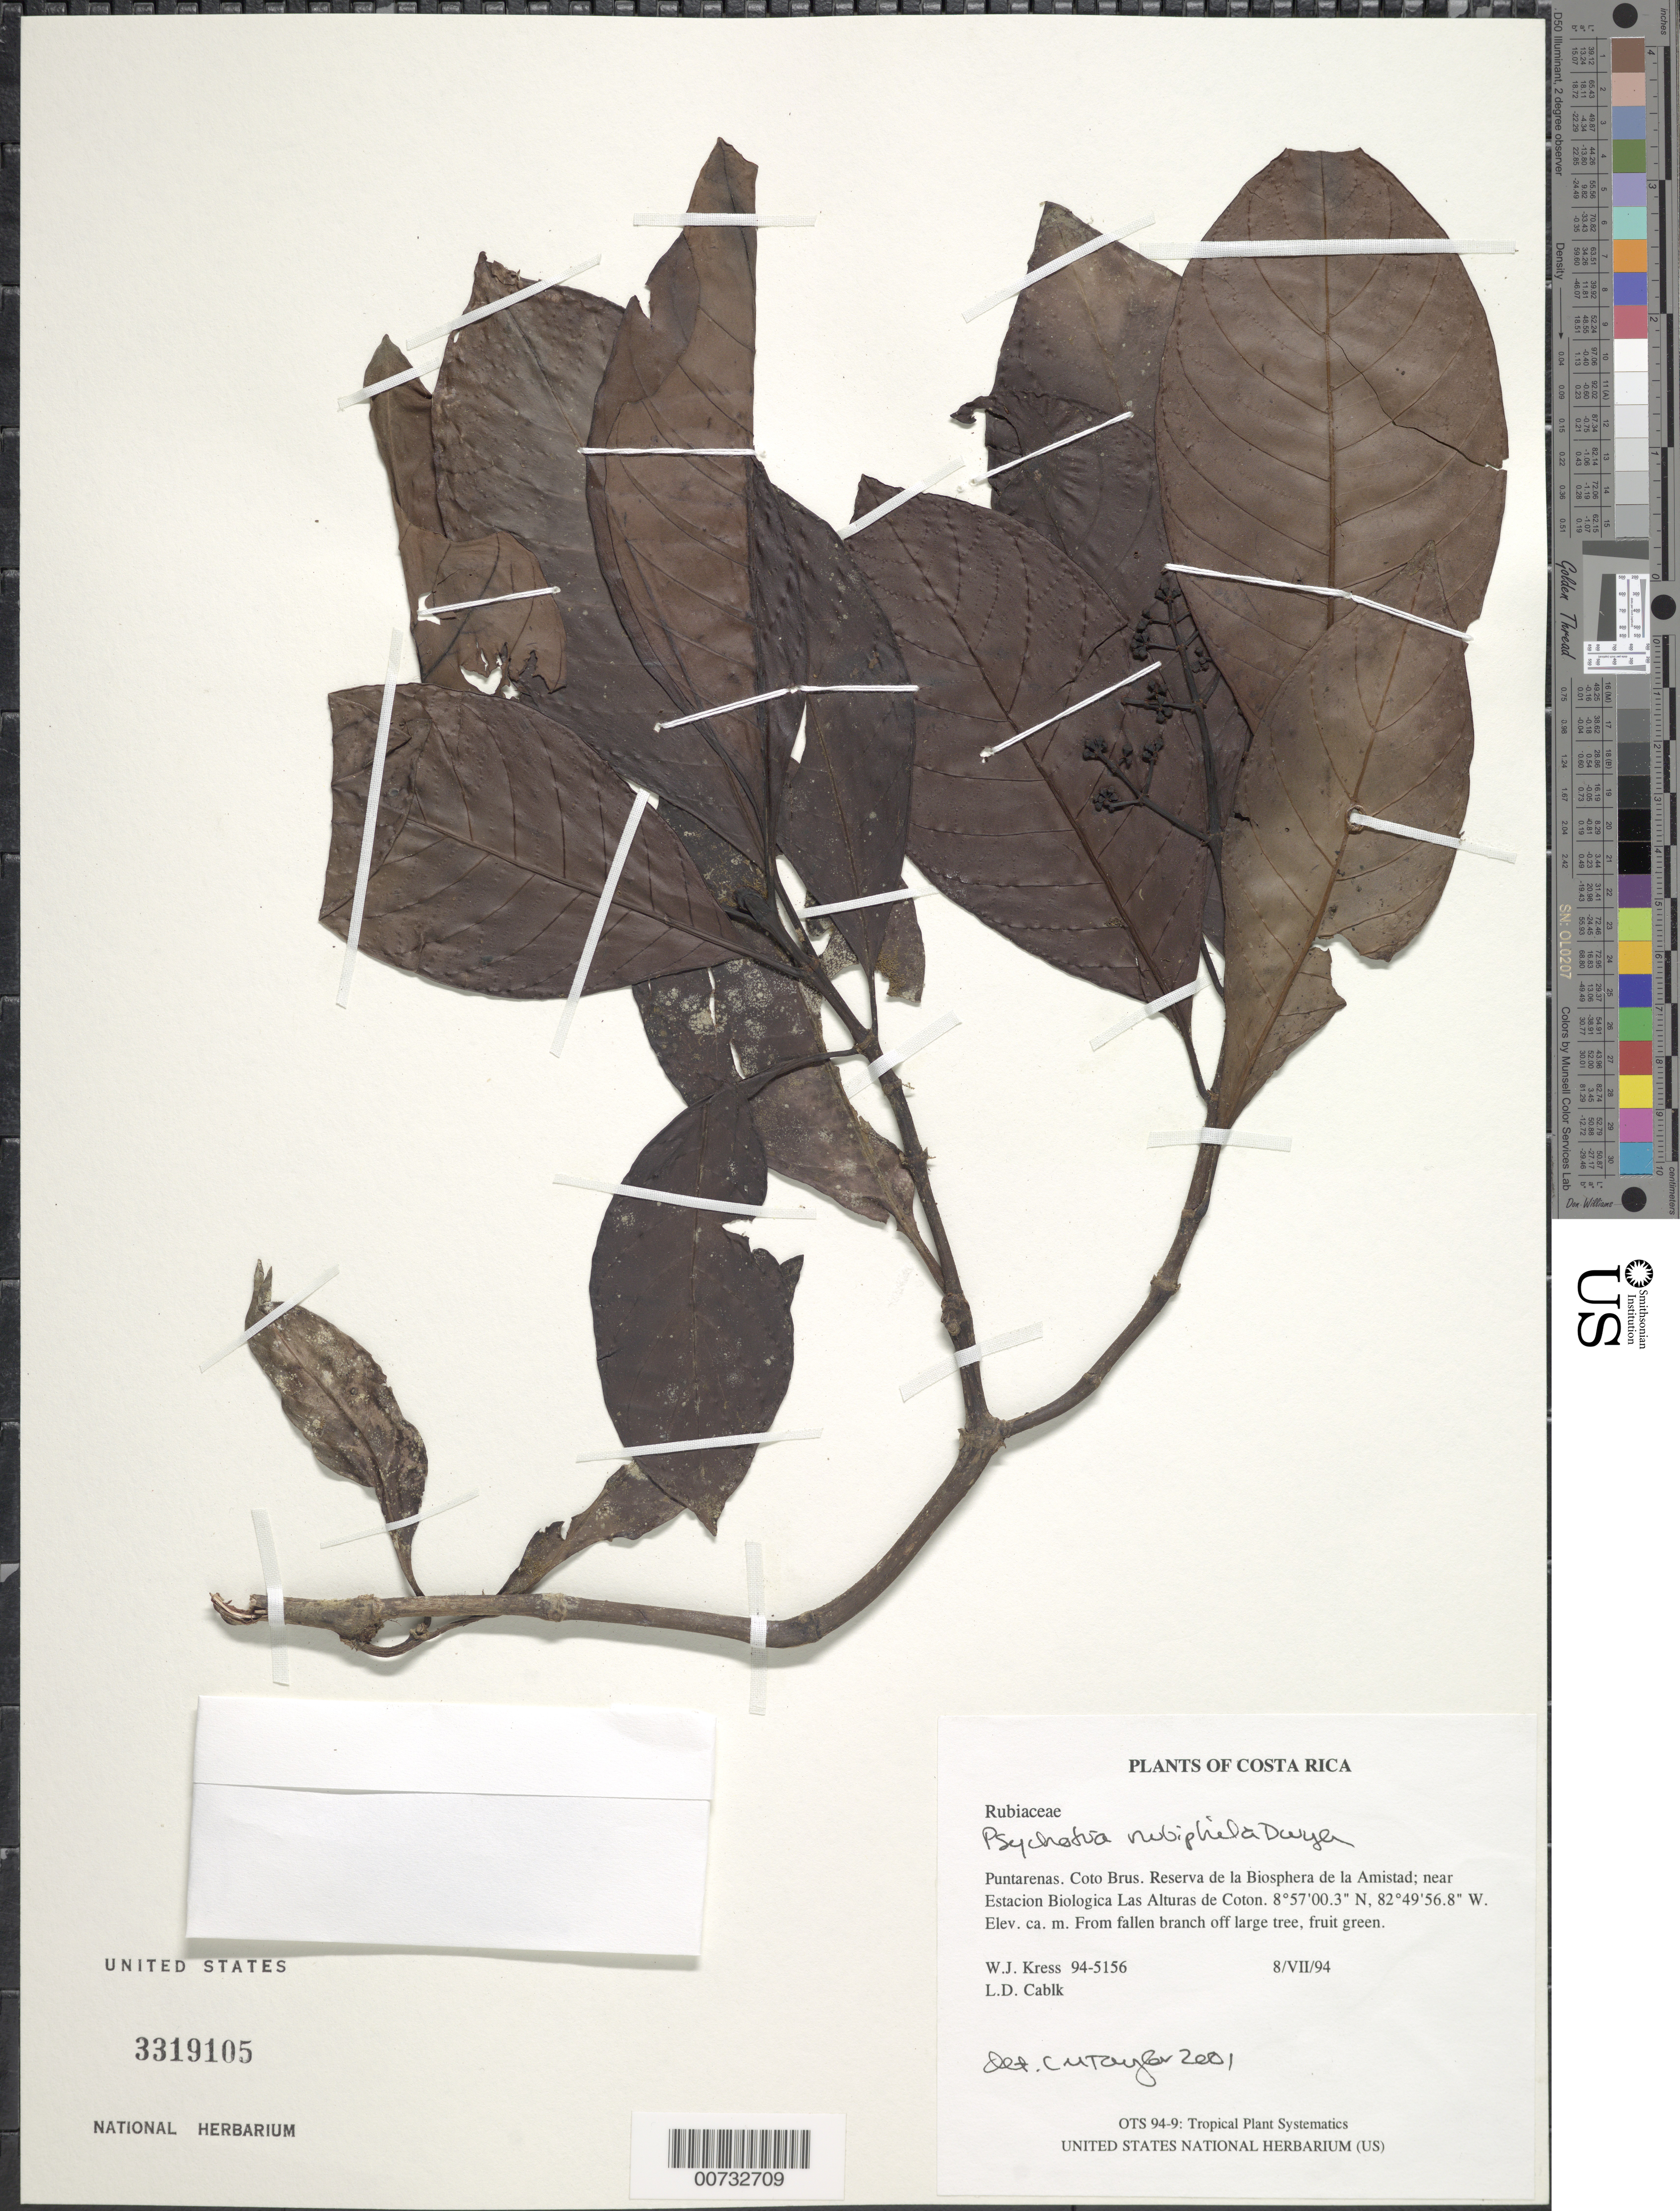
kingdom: Plantae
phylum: Tracheophyta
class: Magnoliopsida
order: Gentianales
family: Rubiaceae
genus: Psychotria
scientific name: Psychotria nubiphila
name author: Dwyer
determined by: Taylor, Charlotte M.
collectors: W. J. Kress & L. D. Cabik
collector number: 94-5156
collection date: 1994-07-08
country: Costa Rica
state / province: Puntarenas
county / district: Coto Brus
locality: Reserva de la Biosphera de la Amistad; near Estacion Biologica Las Alturas de Coton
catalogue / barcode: US 3319105